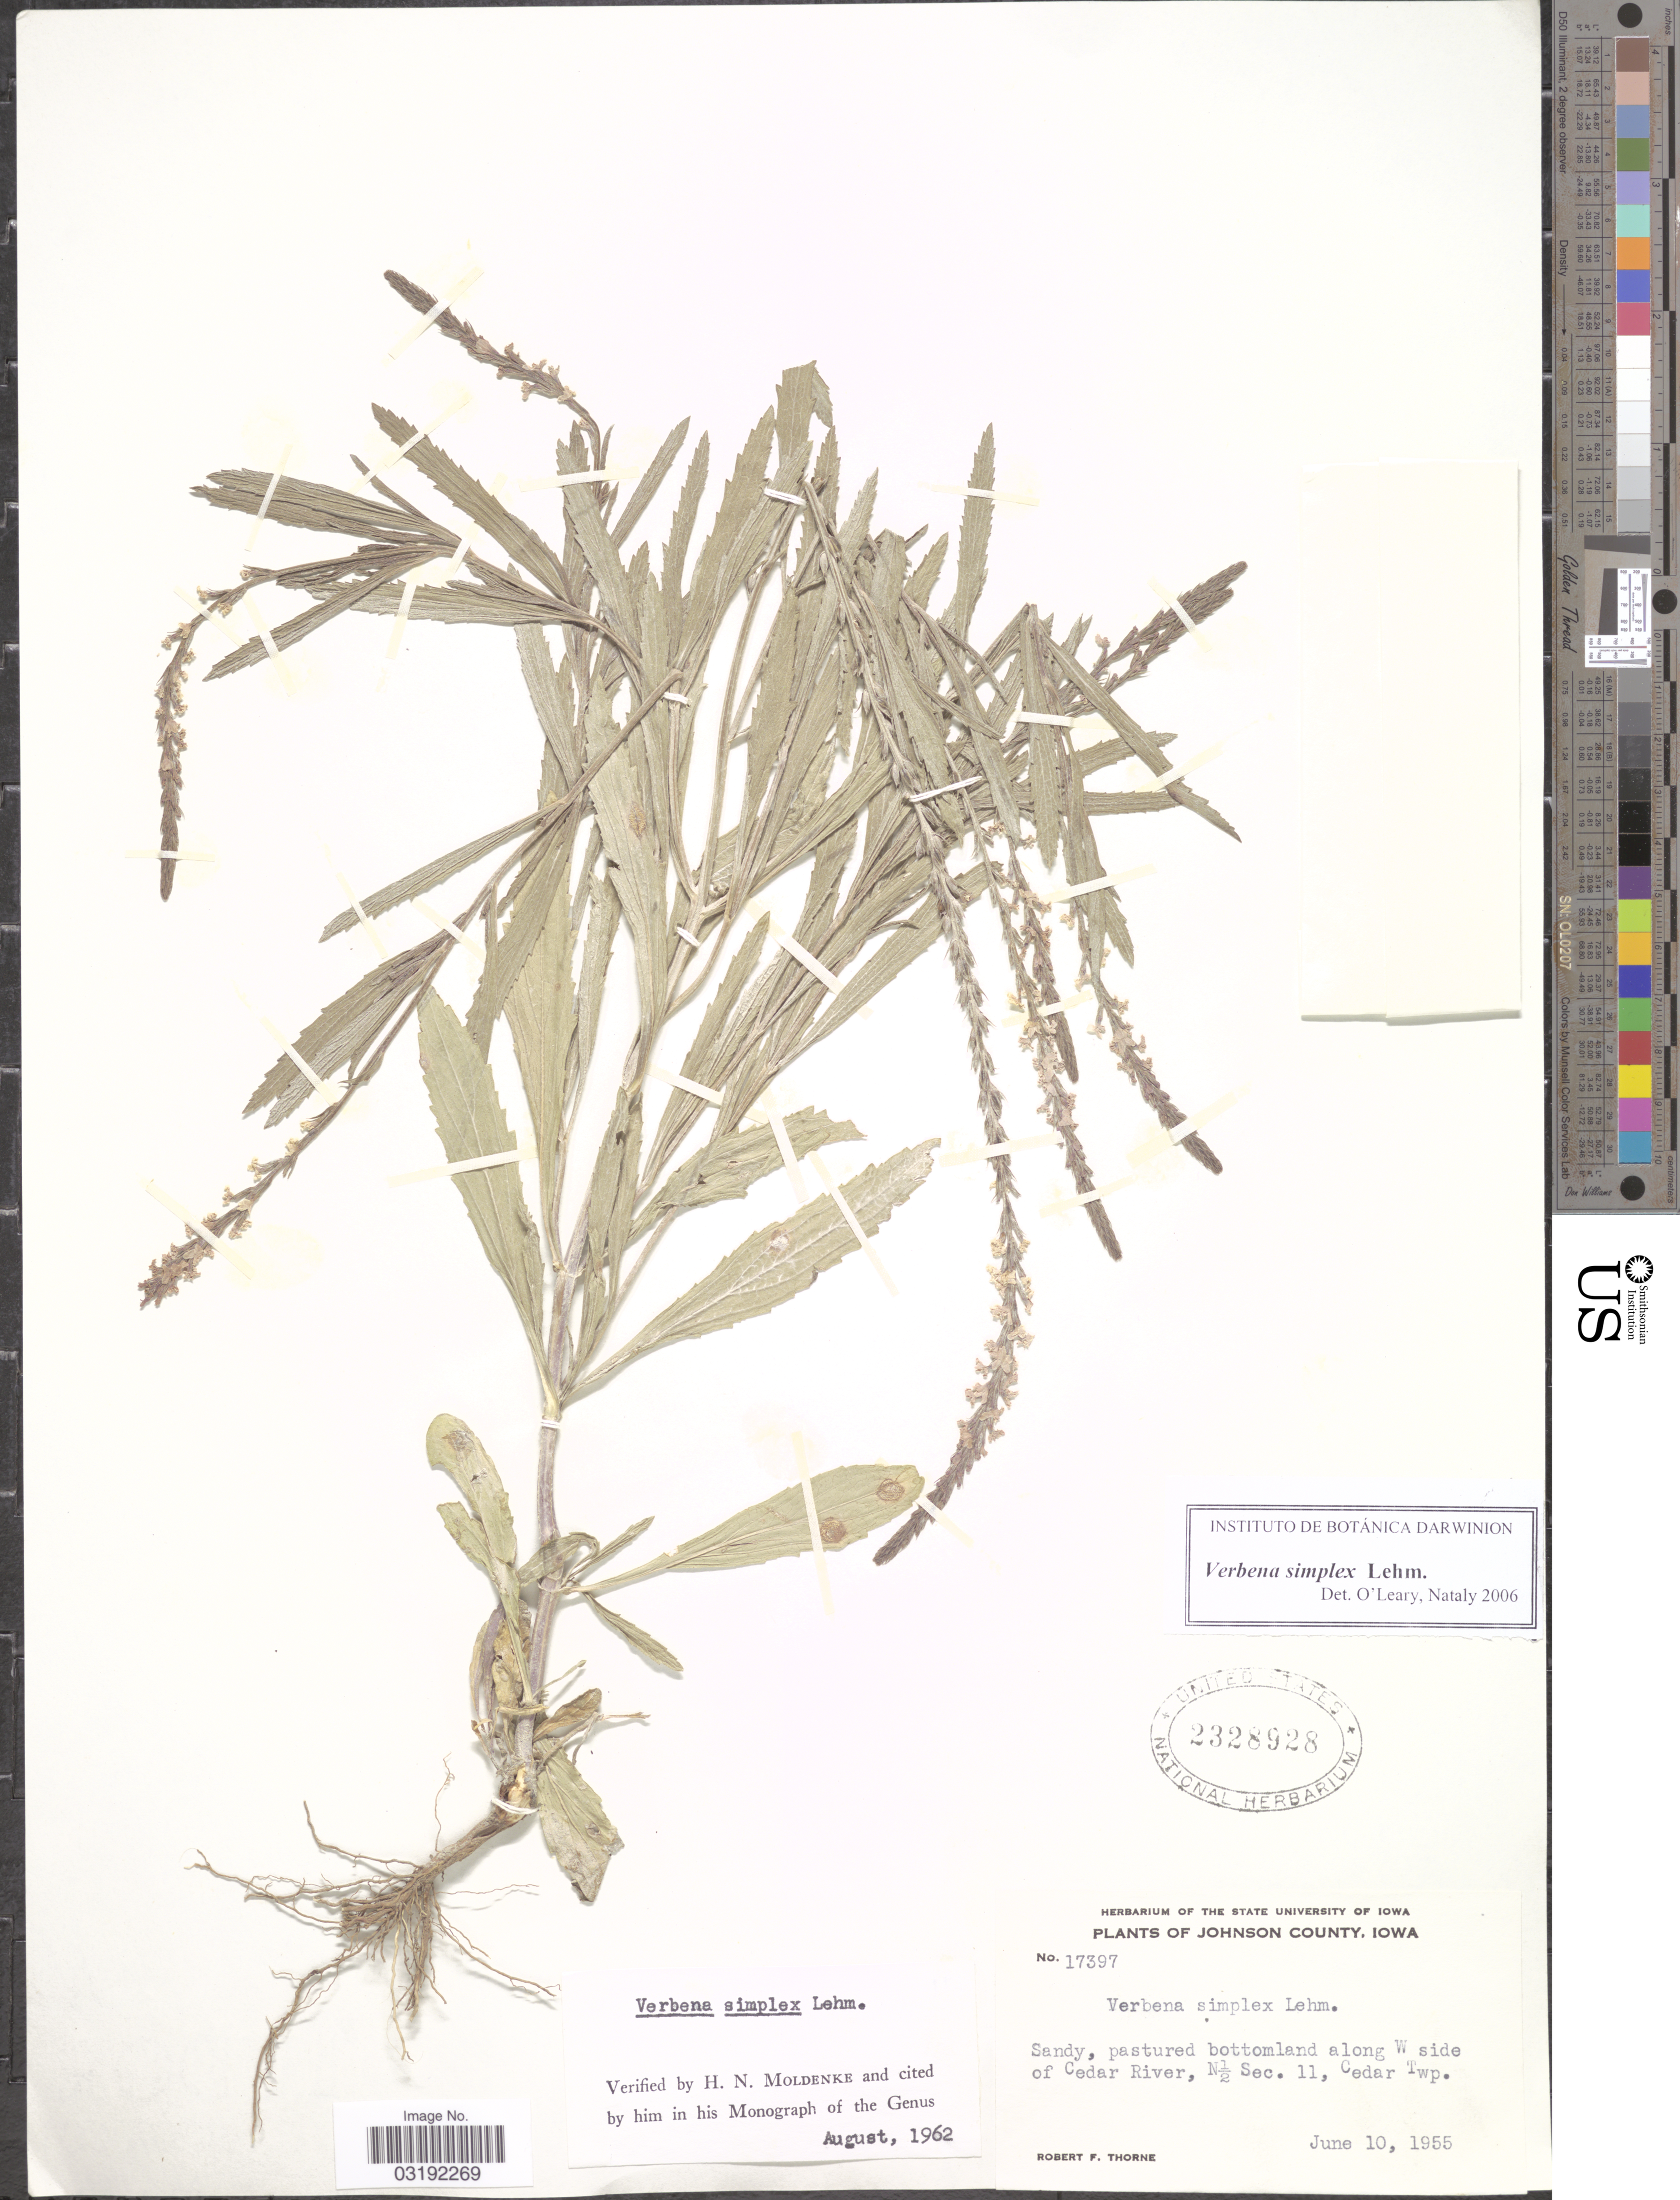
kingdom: Plantae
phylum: Tracheophyta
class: Magnoliopsida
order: Lamiales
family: Verbenaceae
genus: Verbena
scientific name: Verbena simplex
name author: F. Lehm.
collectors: R. F. Thorne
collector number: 17397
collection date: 1955-06-10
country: United States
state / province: Iowa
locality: Johnson County. pastured bottomland along W side of Cedar River, N½ Sec. 11, Cedar Twp.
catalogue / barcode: US 2328928